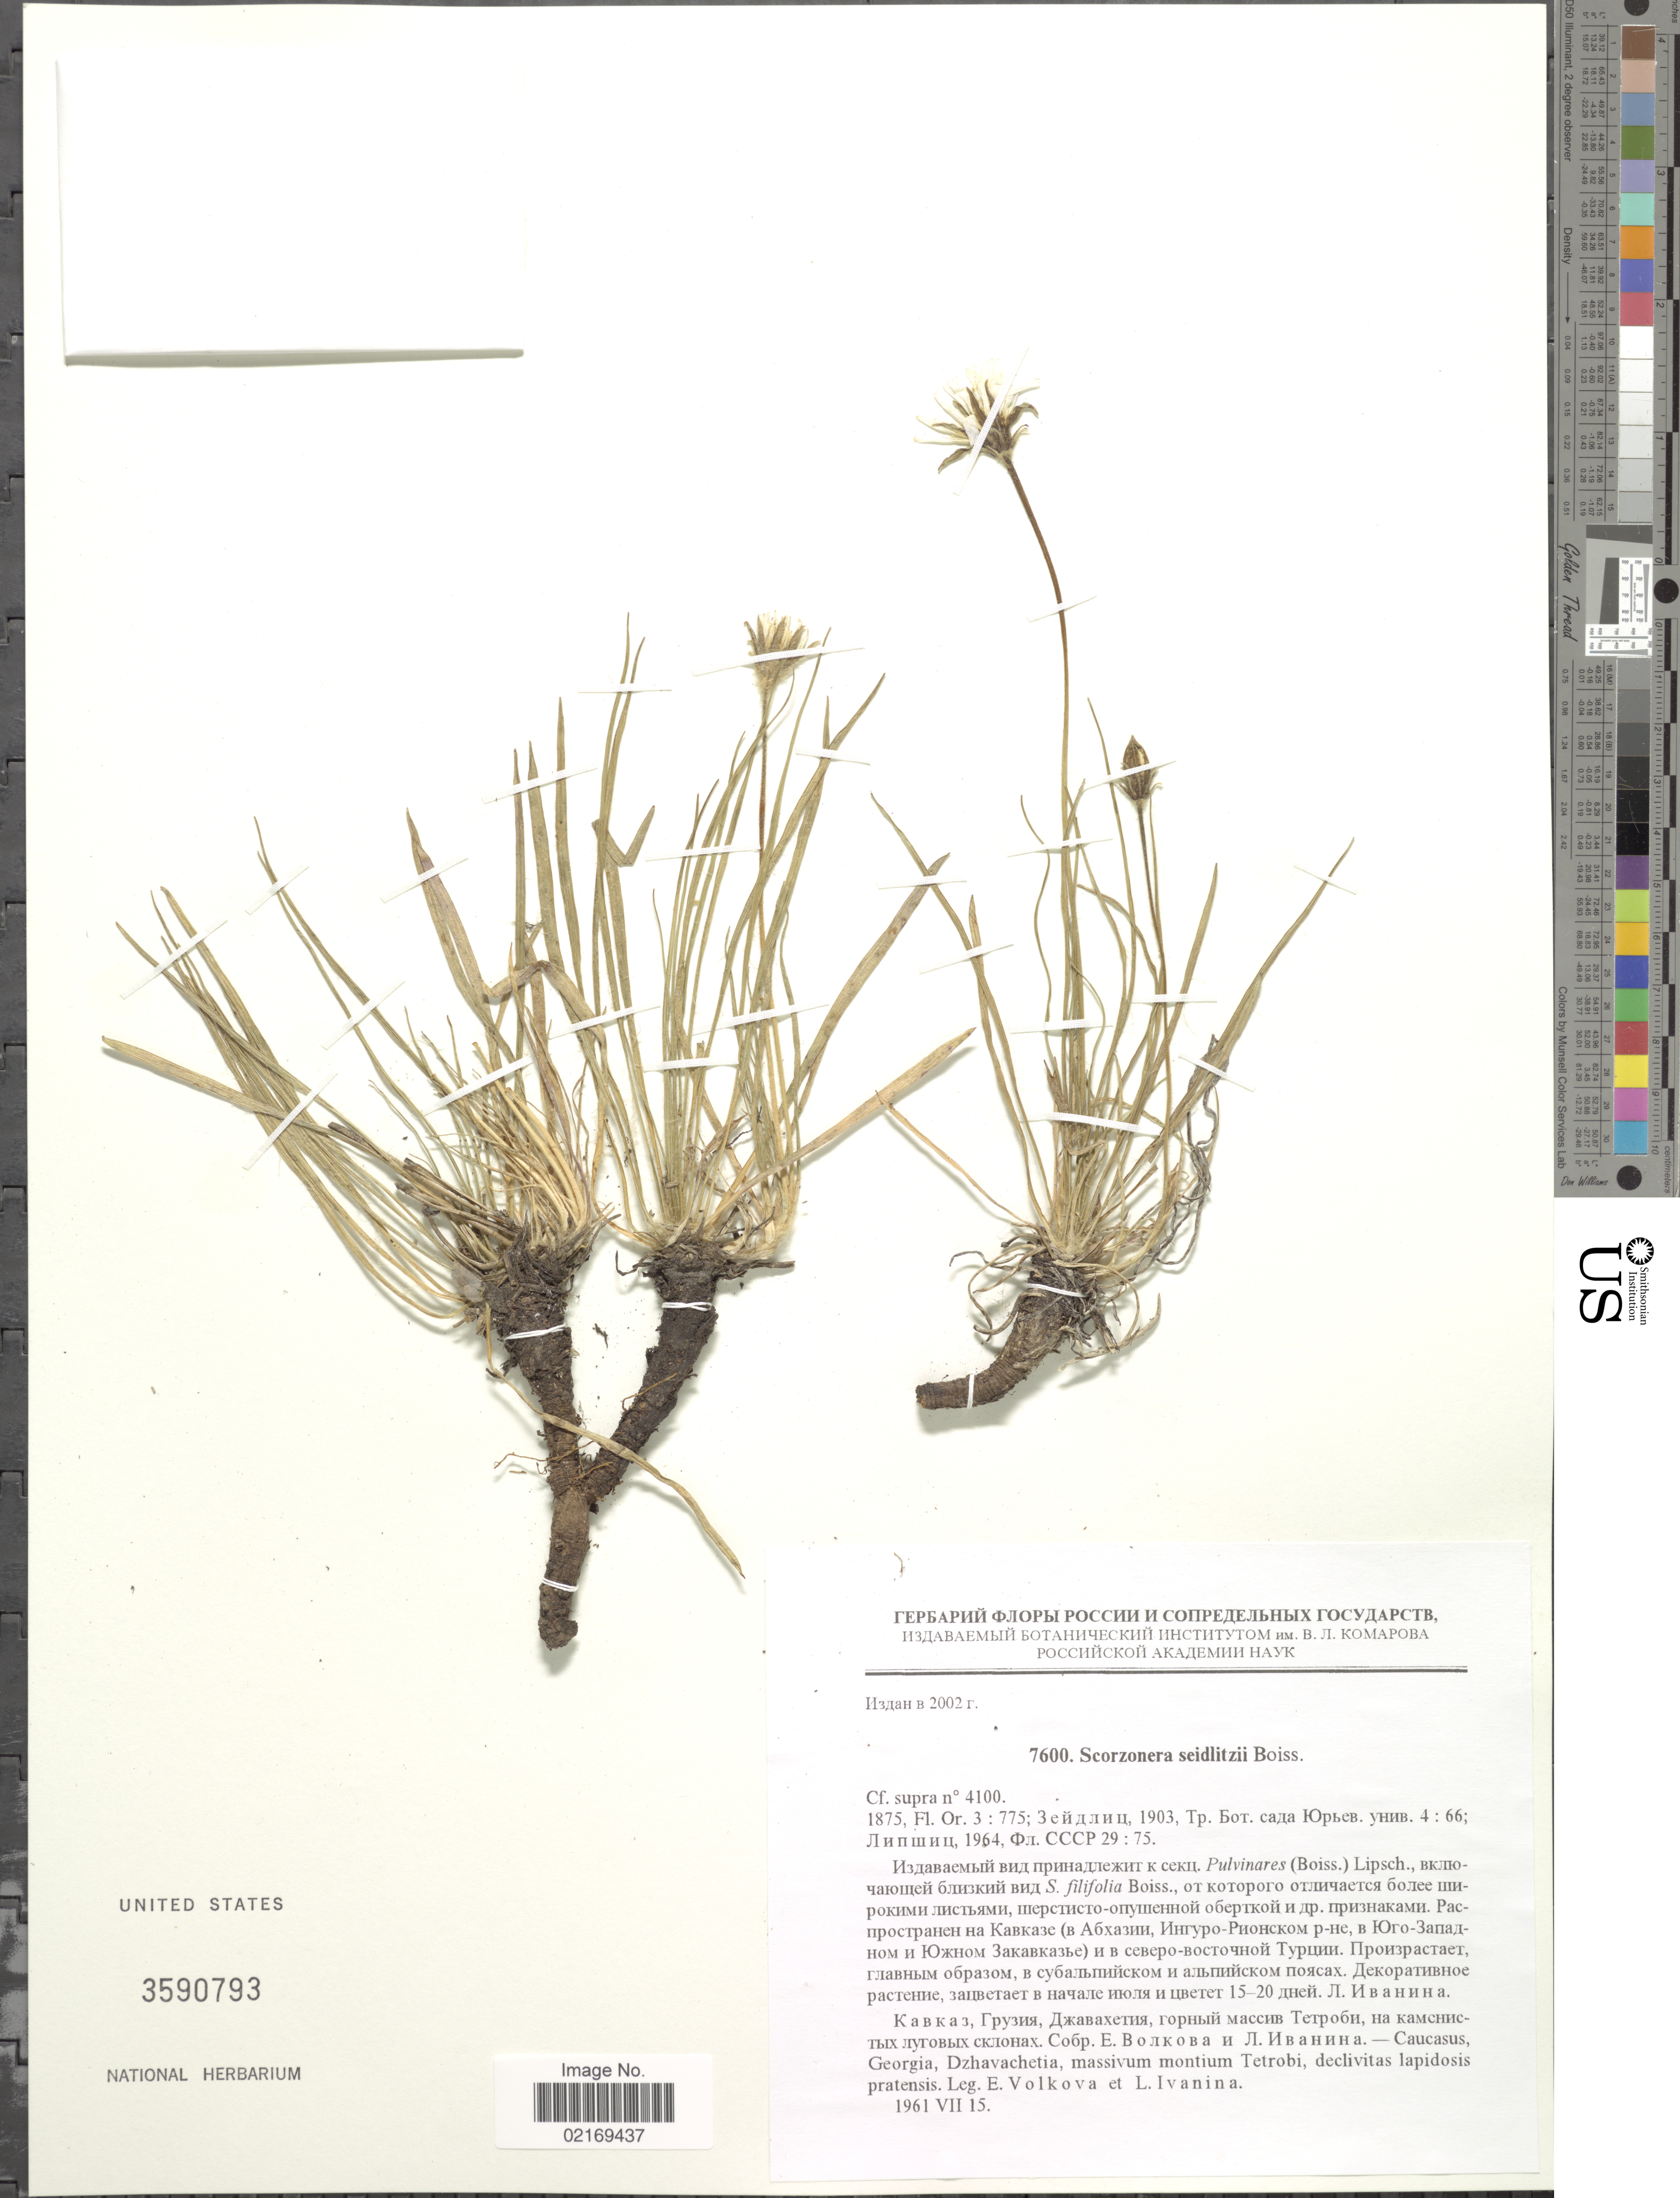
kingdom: Plantae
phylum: Tracheophyta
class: Magnoliopsida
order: Asterales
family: Asteraceae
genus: Scorzonera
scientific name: Scorzonera seidlitzii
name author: Boiss.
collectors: E. V. Volkova & L. Ivanina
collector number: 7600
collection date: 1961-07-15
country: Georgia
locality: Caucasus, Dzhavachetia, massivum montium Tetrobi, declivitas lapidosis pratensis.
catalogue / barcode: US 3590793